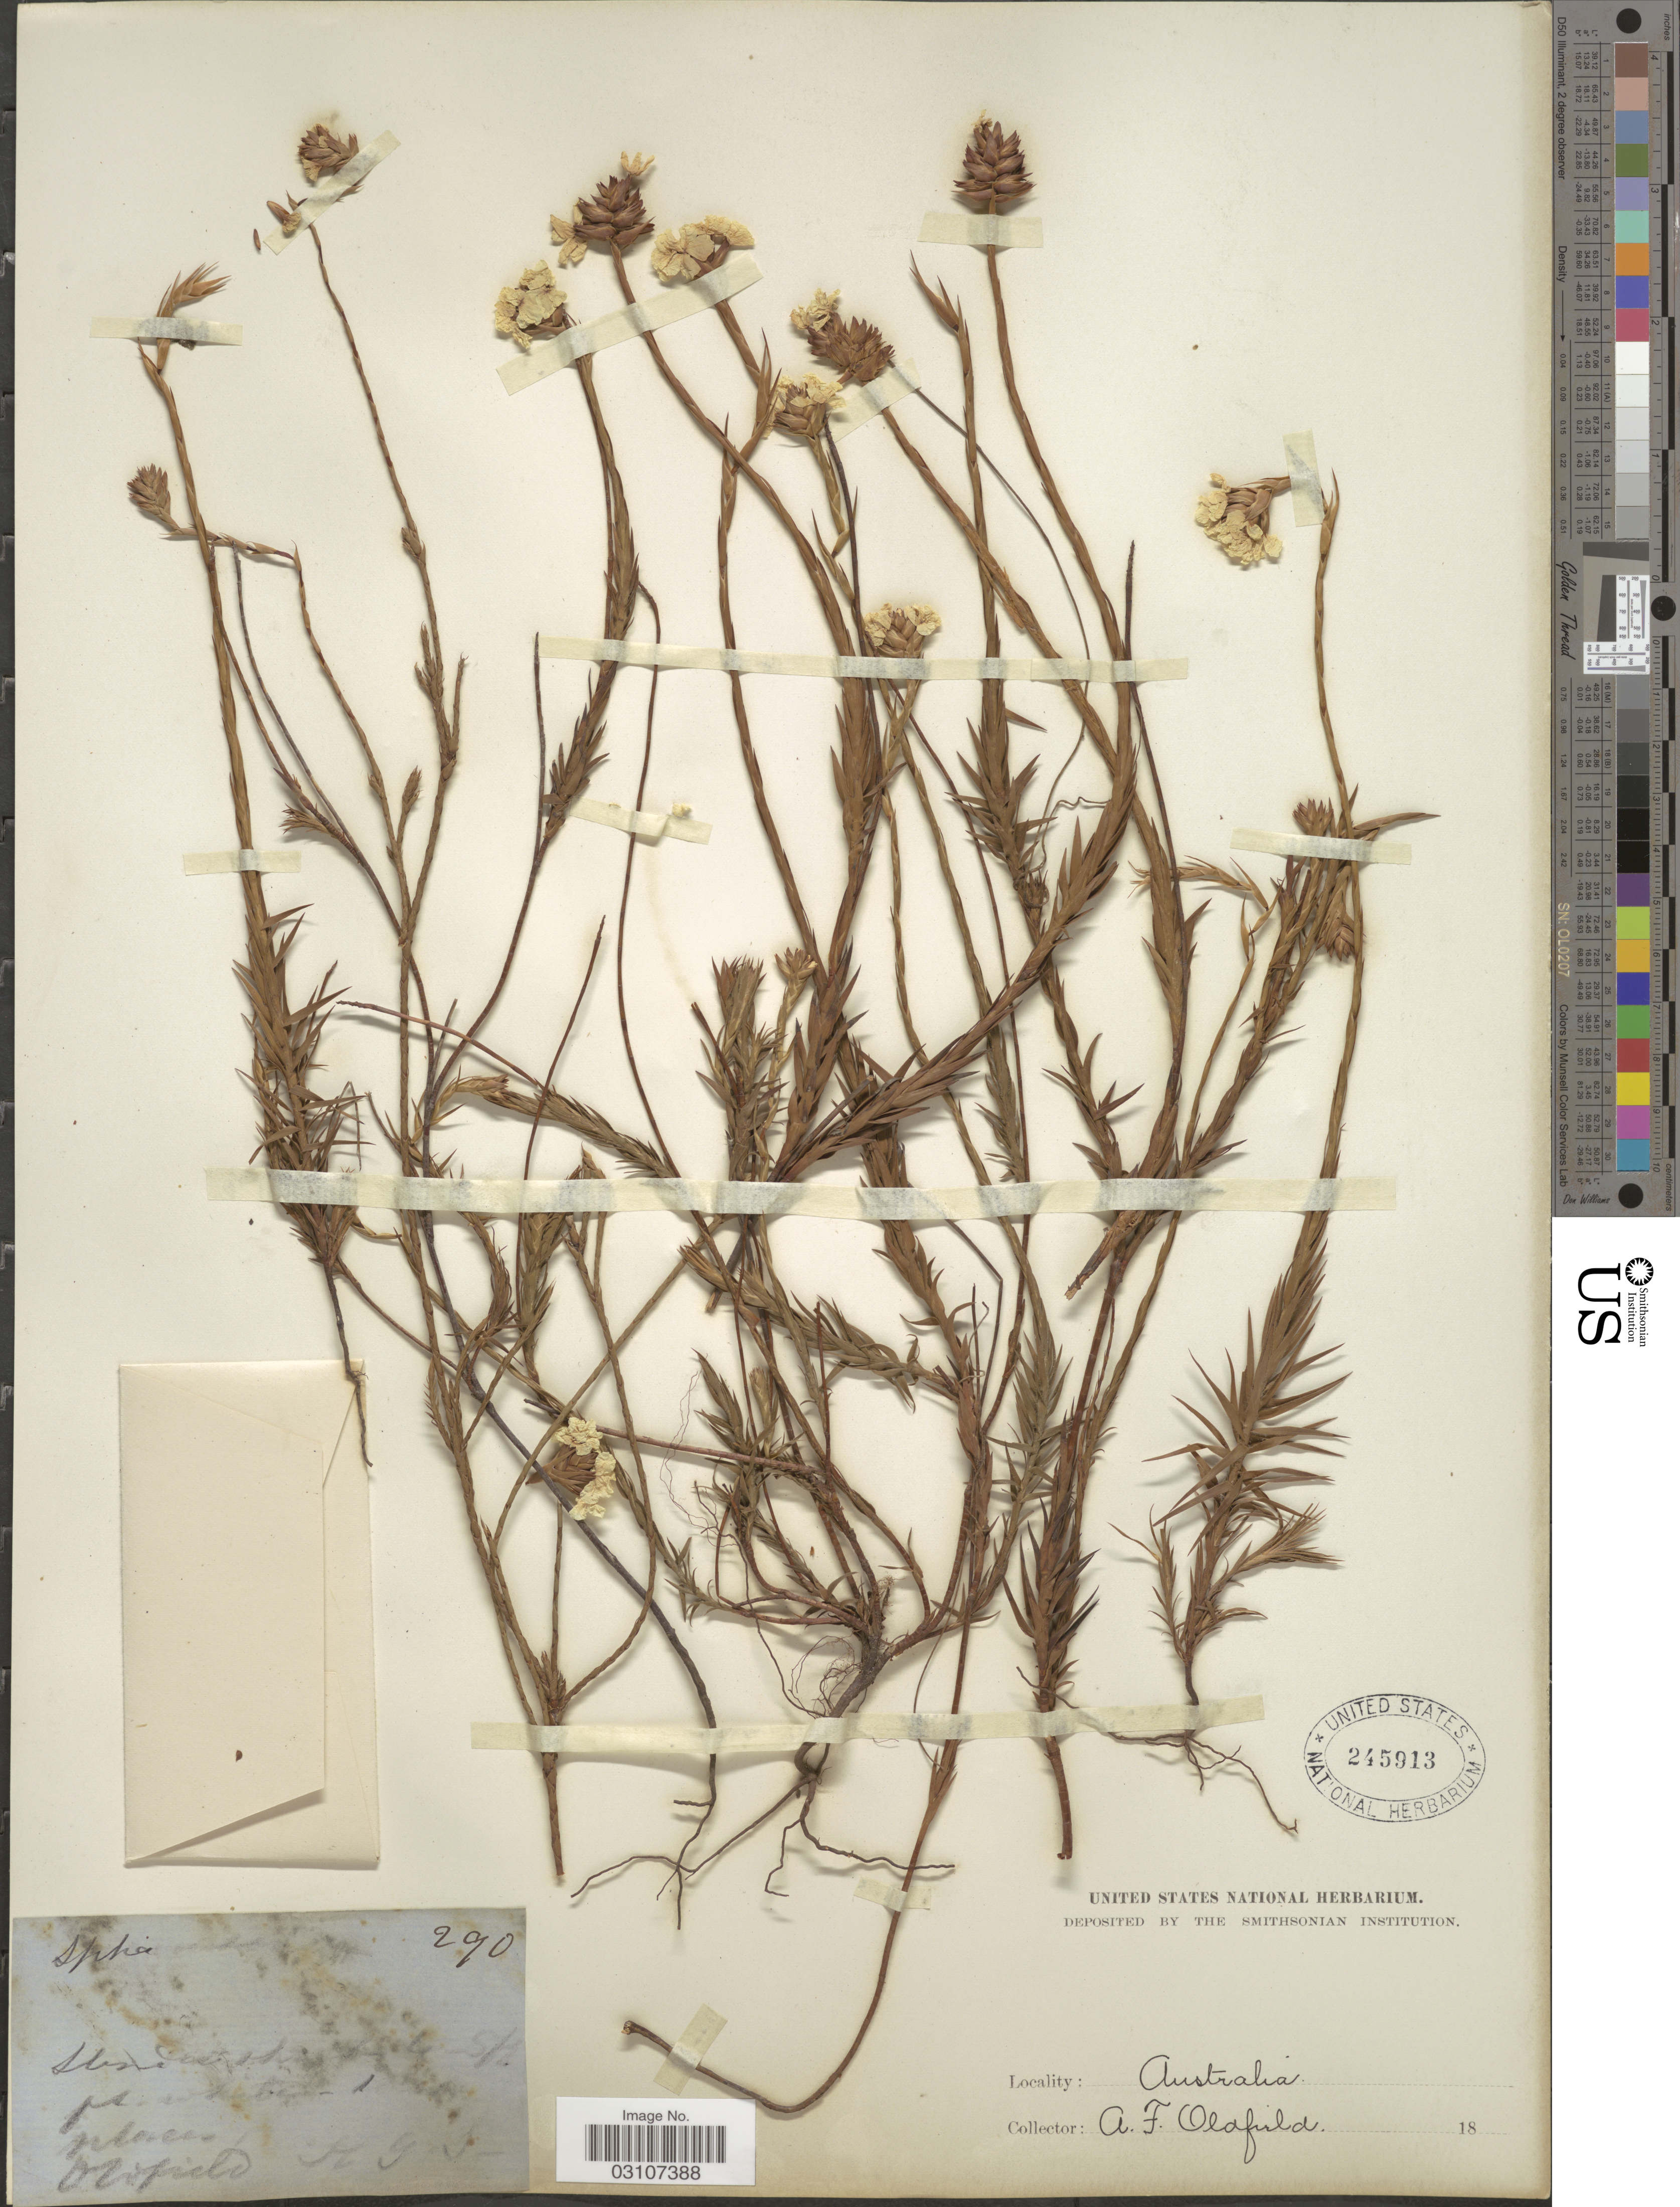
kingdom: Plantae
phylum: Tracheophyta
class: Magnoliopsida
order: Ericales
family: Ericaceae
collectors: A. Oldfield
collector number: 290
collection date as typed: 18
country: Australia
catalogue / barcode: US 245913